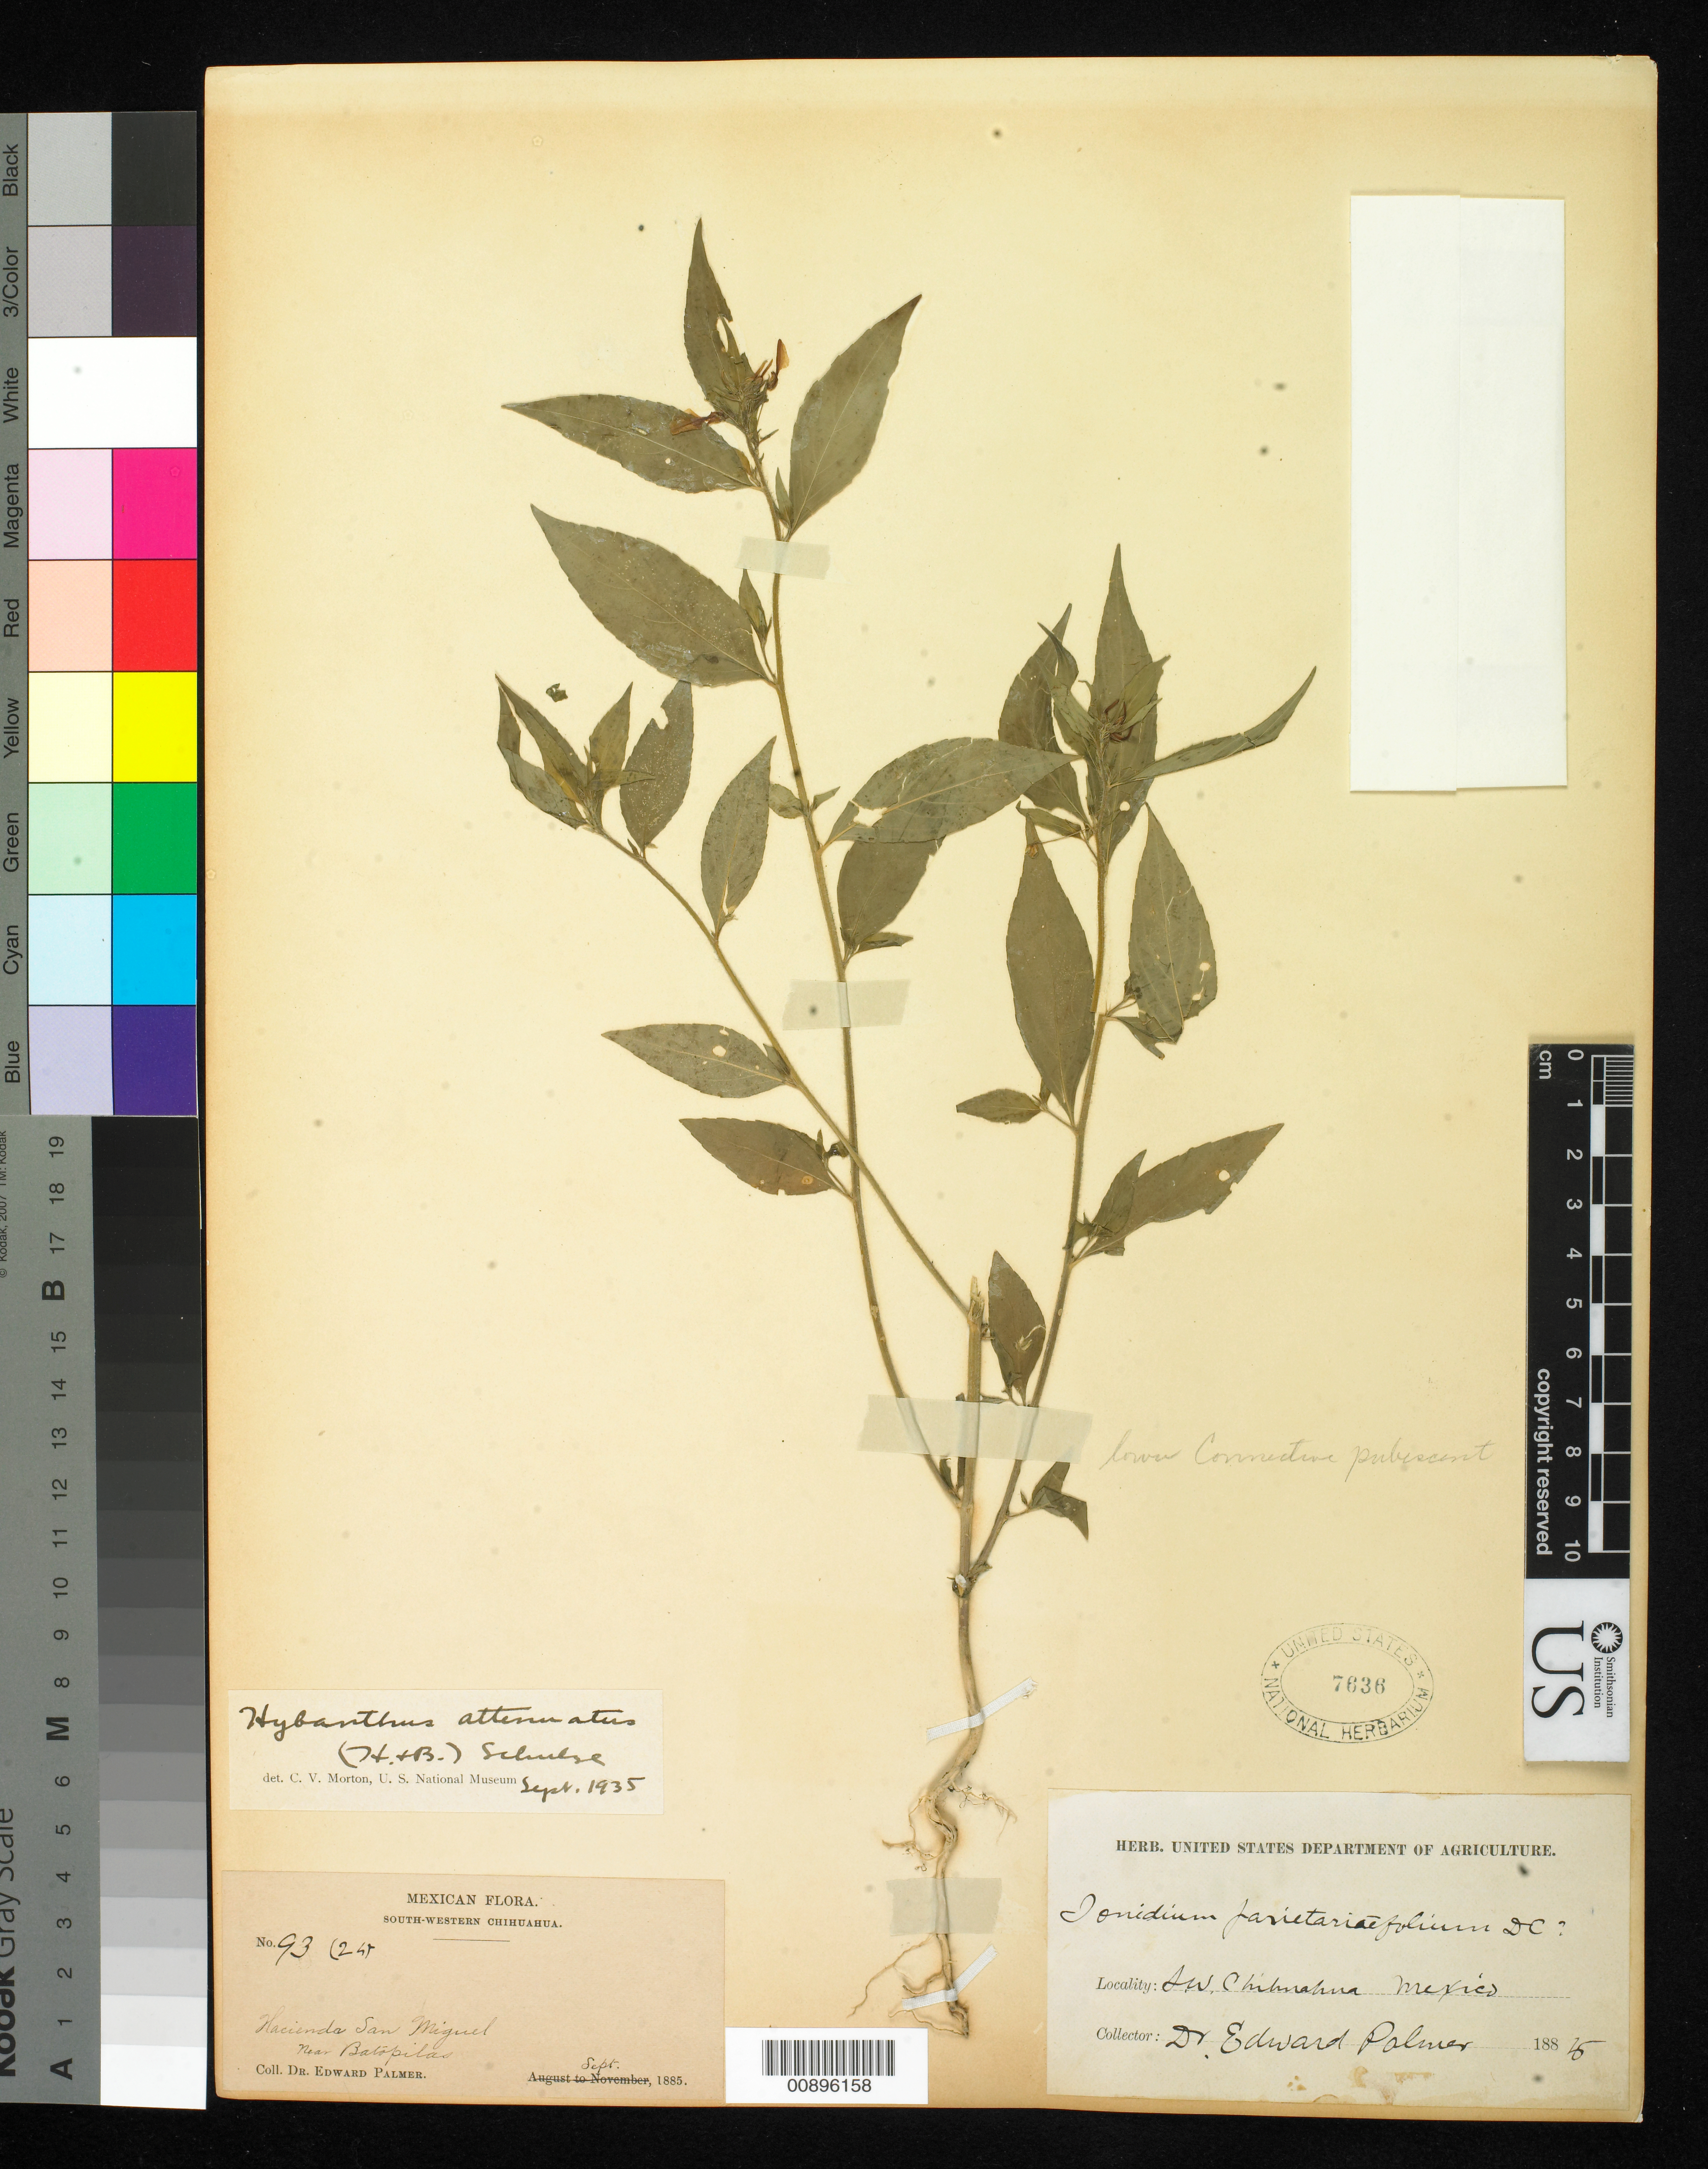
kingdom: Plantae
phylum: Tracheophyta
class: Magnoliopsida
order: Malpighiales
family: Violaceae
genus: Pombalia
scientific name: Pombalia attenuata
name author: (Humb. & Bonpl. ex Willd.) Paula-Souza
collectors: E. Palmer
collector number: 93 (25)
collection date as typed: Sep 1885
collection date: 1885-09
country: Mexico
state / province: Chihuahua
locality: Hacienda San Miguel near Batopilas. South- Western Chihuahua.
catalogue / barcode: US 7636